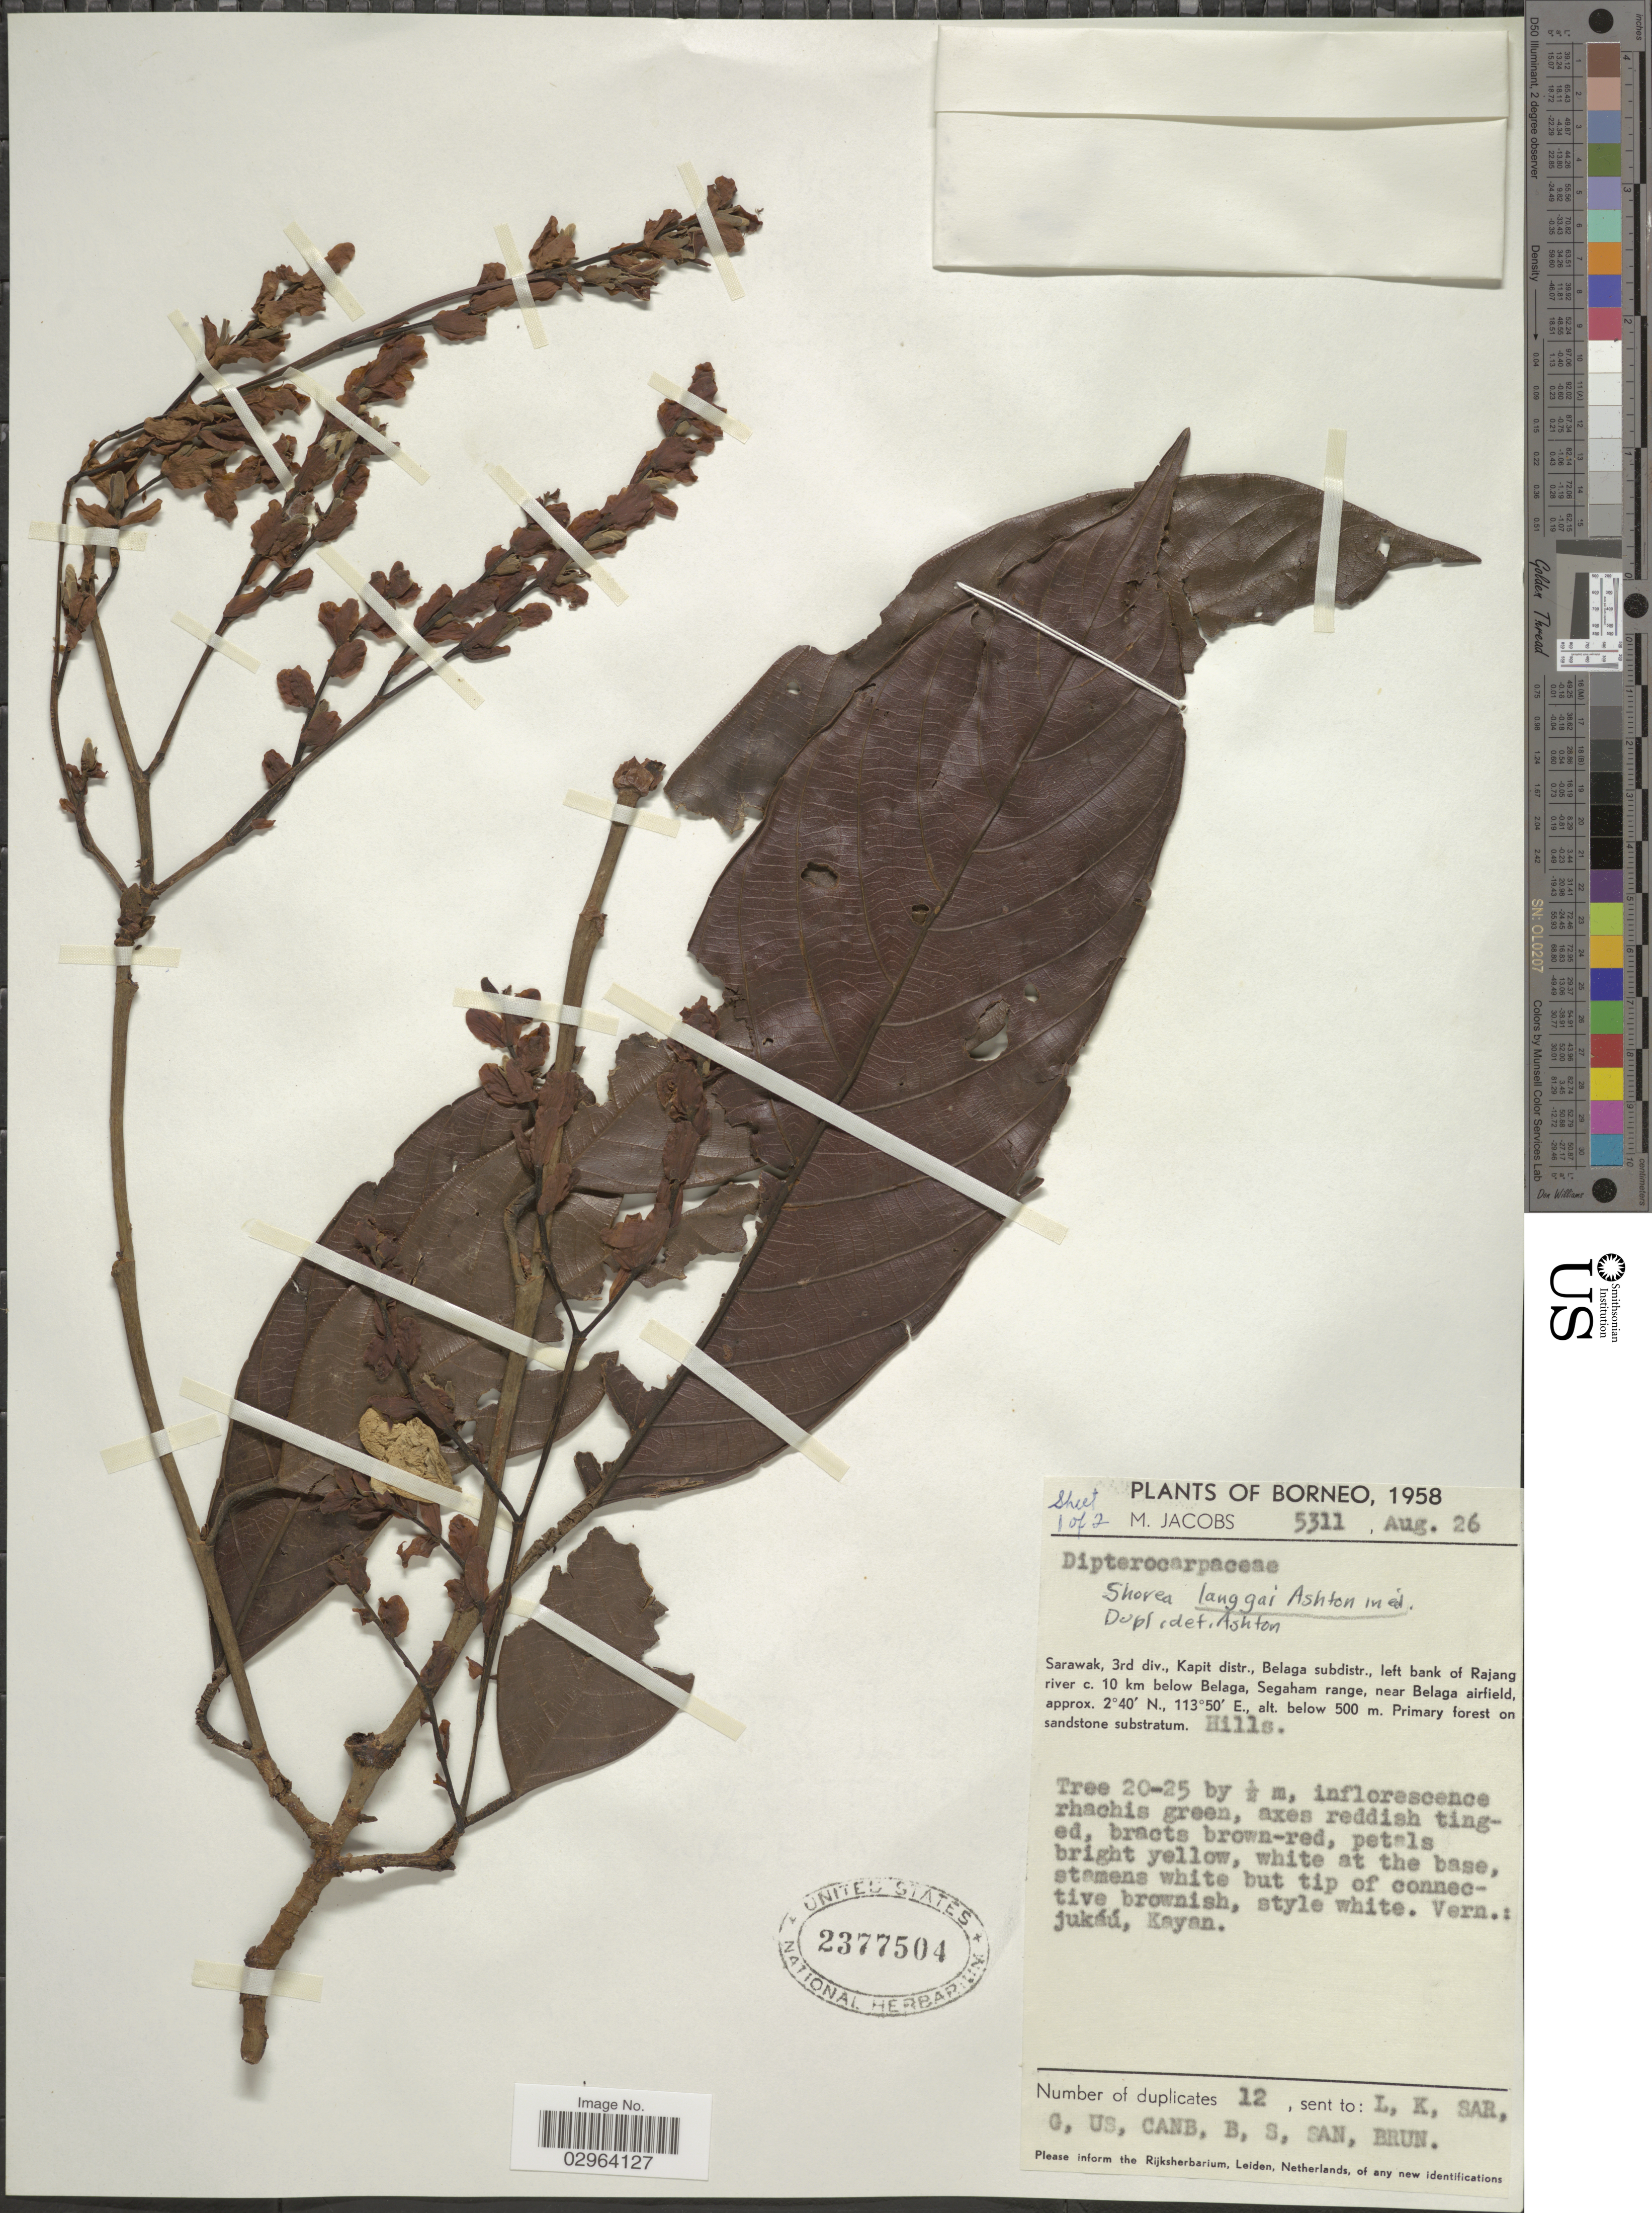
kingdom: Plantae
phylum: Tracheophyta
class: Magnoliopsida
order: Malvales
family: Dipterocarpaceae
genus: Rubroshorea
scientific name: Rubroshorea amplexicaulis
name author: (P.S. Ashton) P.S. Ashton & J. Heck.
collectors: M. Jacobs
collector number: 5311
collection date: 1958-08-26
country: Malaysia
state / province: Sarawak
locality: Borneo. 3rd div., Kapit distr., Belaga subdistr., left bank of Rajang river c. 10 km below Belaga, Segaham range, near Belaga airfield.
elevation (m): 500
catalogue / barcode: US 2377504